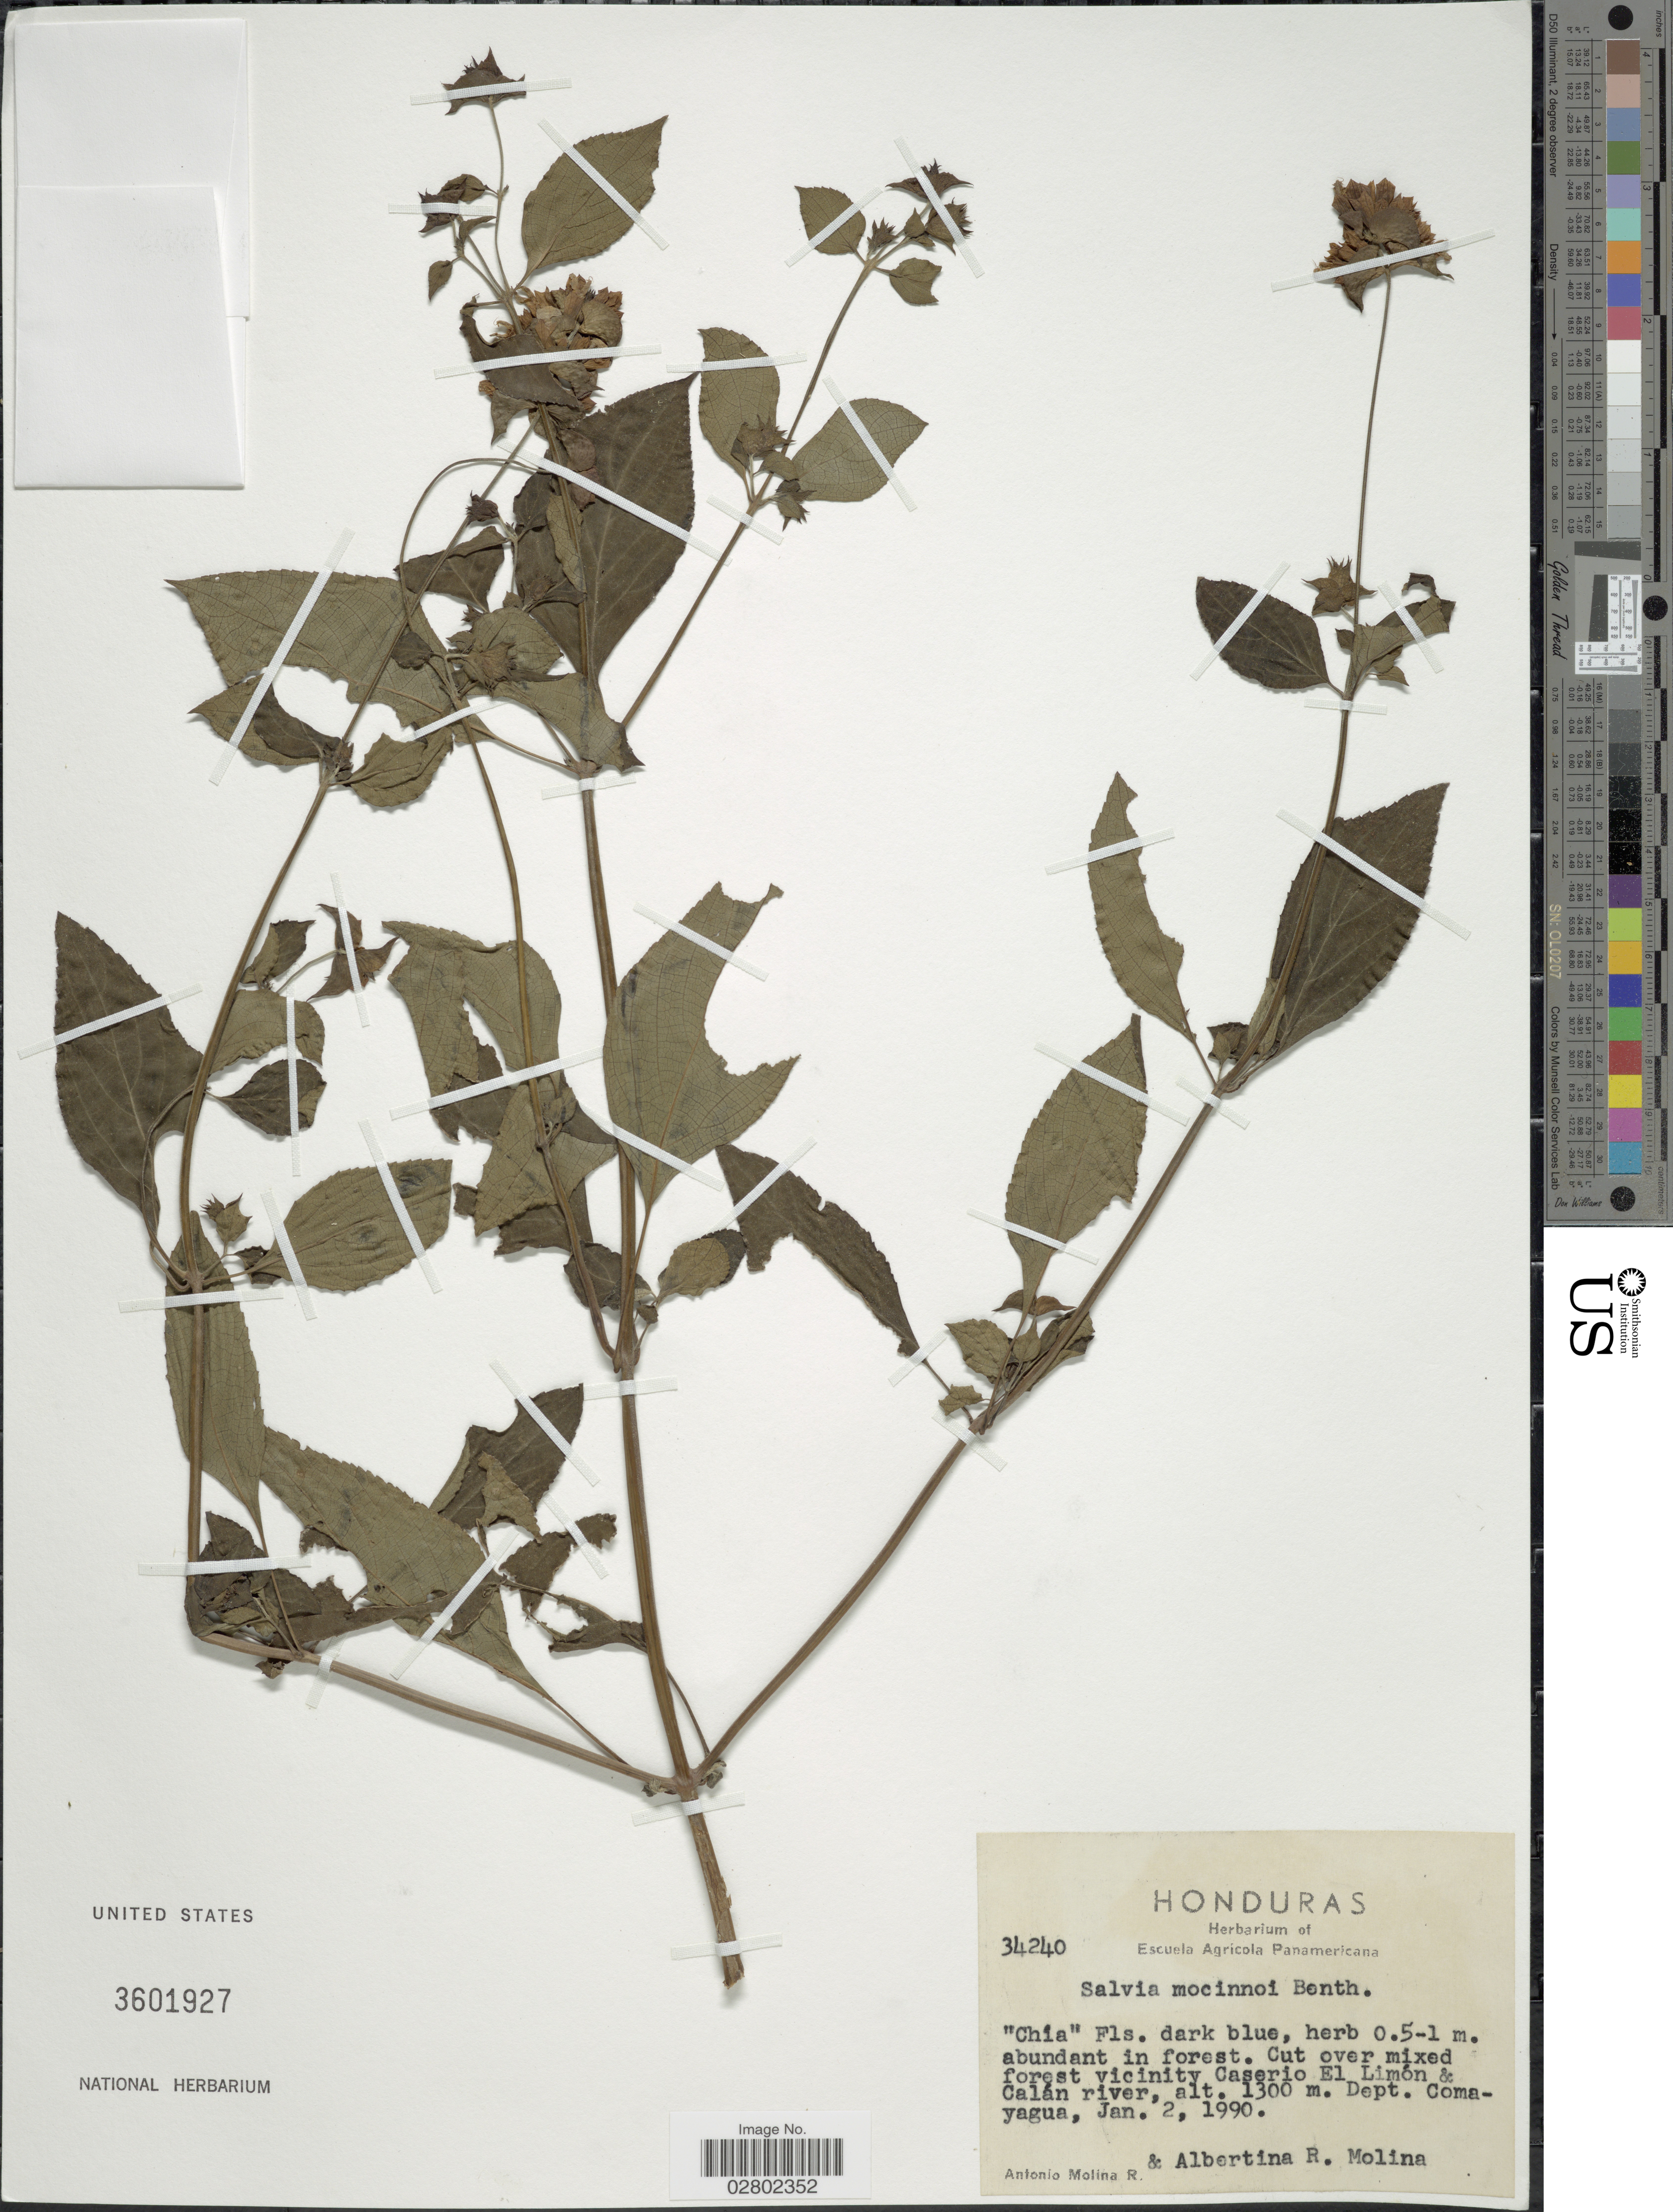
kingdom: Plantae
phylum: Tracheophyta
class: Magnoliopsida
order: Lamiales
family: Lamiaceae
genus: Salvia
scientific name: Salvia mocinoi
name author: Benth.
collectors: A. Molina R. & A. R. Molina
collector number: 34240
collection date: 1990-01-02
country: Honduras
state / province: Comayagua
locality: Cut over mixed forest vicinity Caserio El Limón & Calán river. Dept. Comayagua.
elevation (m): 1300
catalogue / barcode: US 3601927